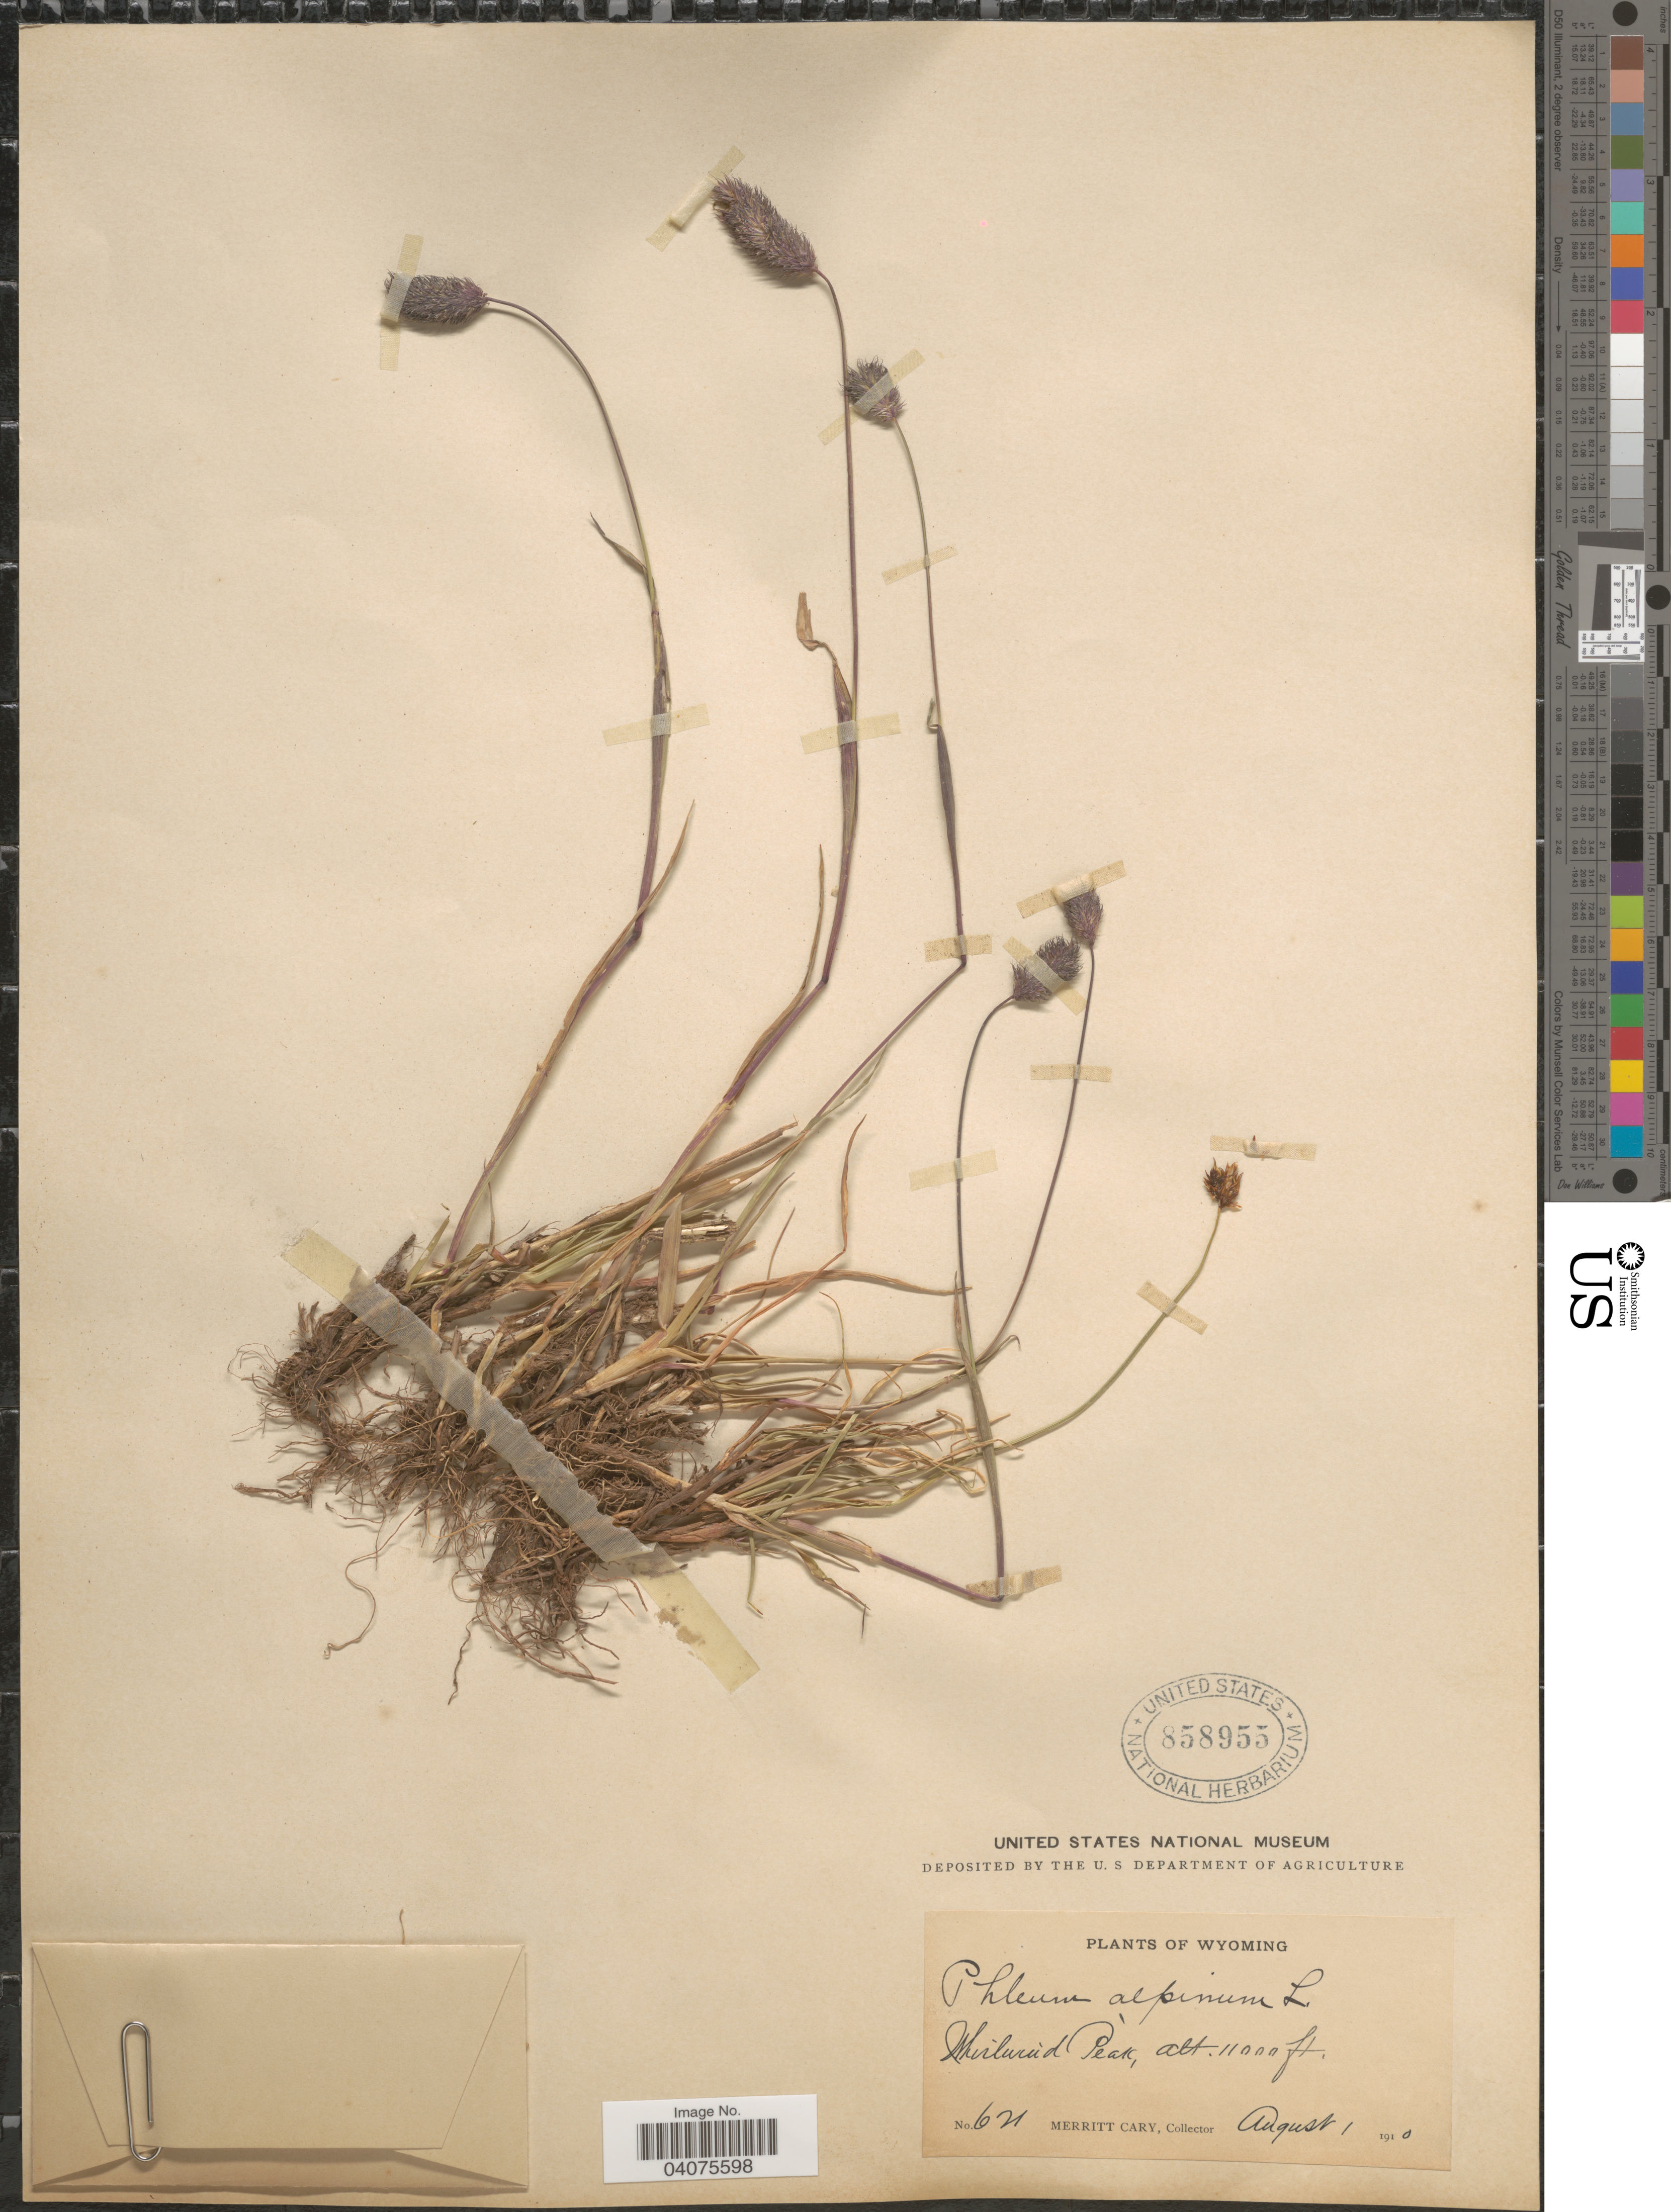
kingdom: Plantae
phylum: Tracheophyta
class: Liliopsida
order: Poales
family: Poaceae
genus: Phleum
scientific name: Phleum alpinum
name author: L.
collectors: M. Cary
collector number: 621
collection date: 1910-08-01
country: United States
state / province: Wyoming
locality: Whirlwind Peak.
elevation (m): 3353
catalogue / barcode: US 858955